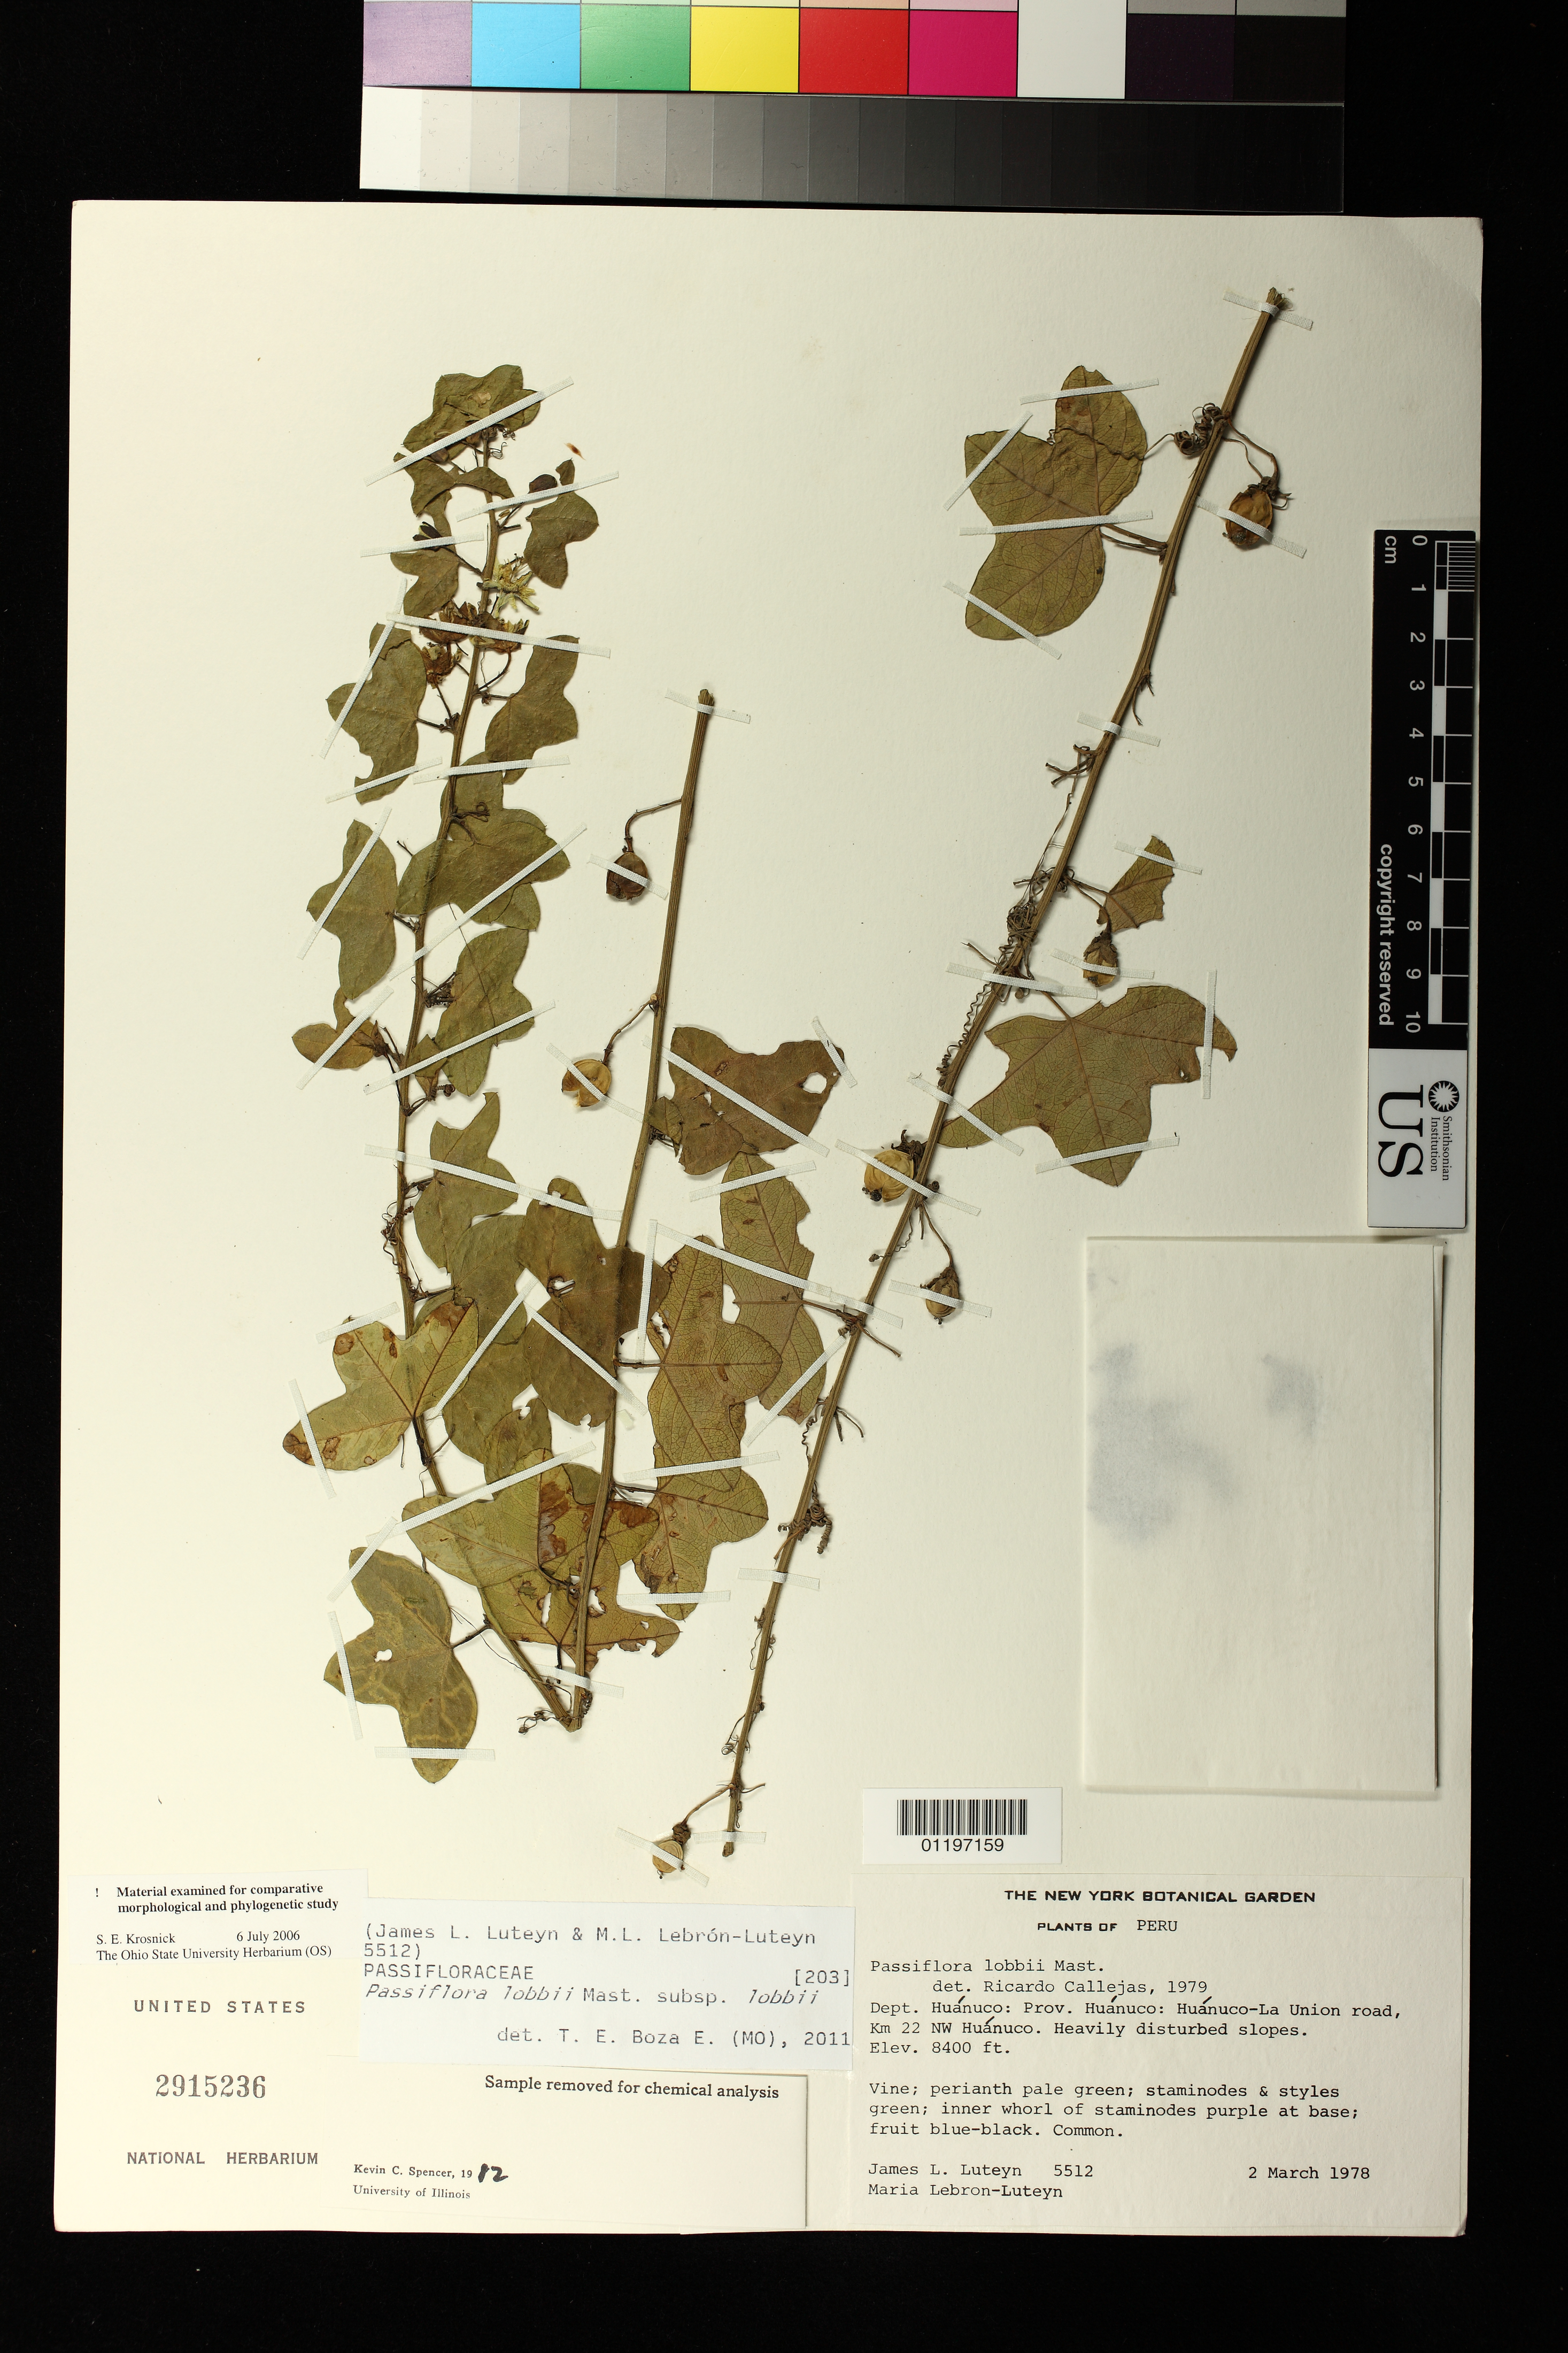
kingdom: Plantae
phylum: Tracheophyta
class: Magnoliopsida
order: Malpighiales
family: Passifloraceae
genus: Passiflora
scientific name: Passiflora lobbii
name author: Mast.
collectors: J. L. Luteyn & M. L. Lebrón-Luteyn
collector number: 5512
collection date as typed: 03 Feb 1978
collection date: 1978-02-03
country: Peru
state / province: Huánuco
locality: Prov. Huánuco: Huánuco-La Union road, Km 22 NW Huánuco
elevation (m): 2560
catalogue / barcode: US 2915236